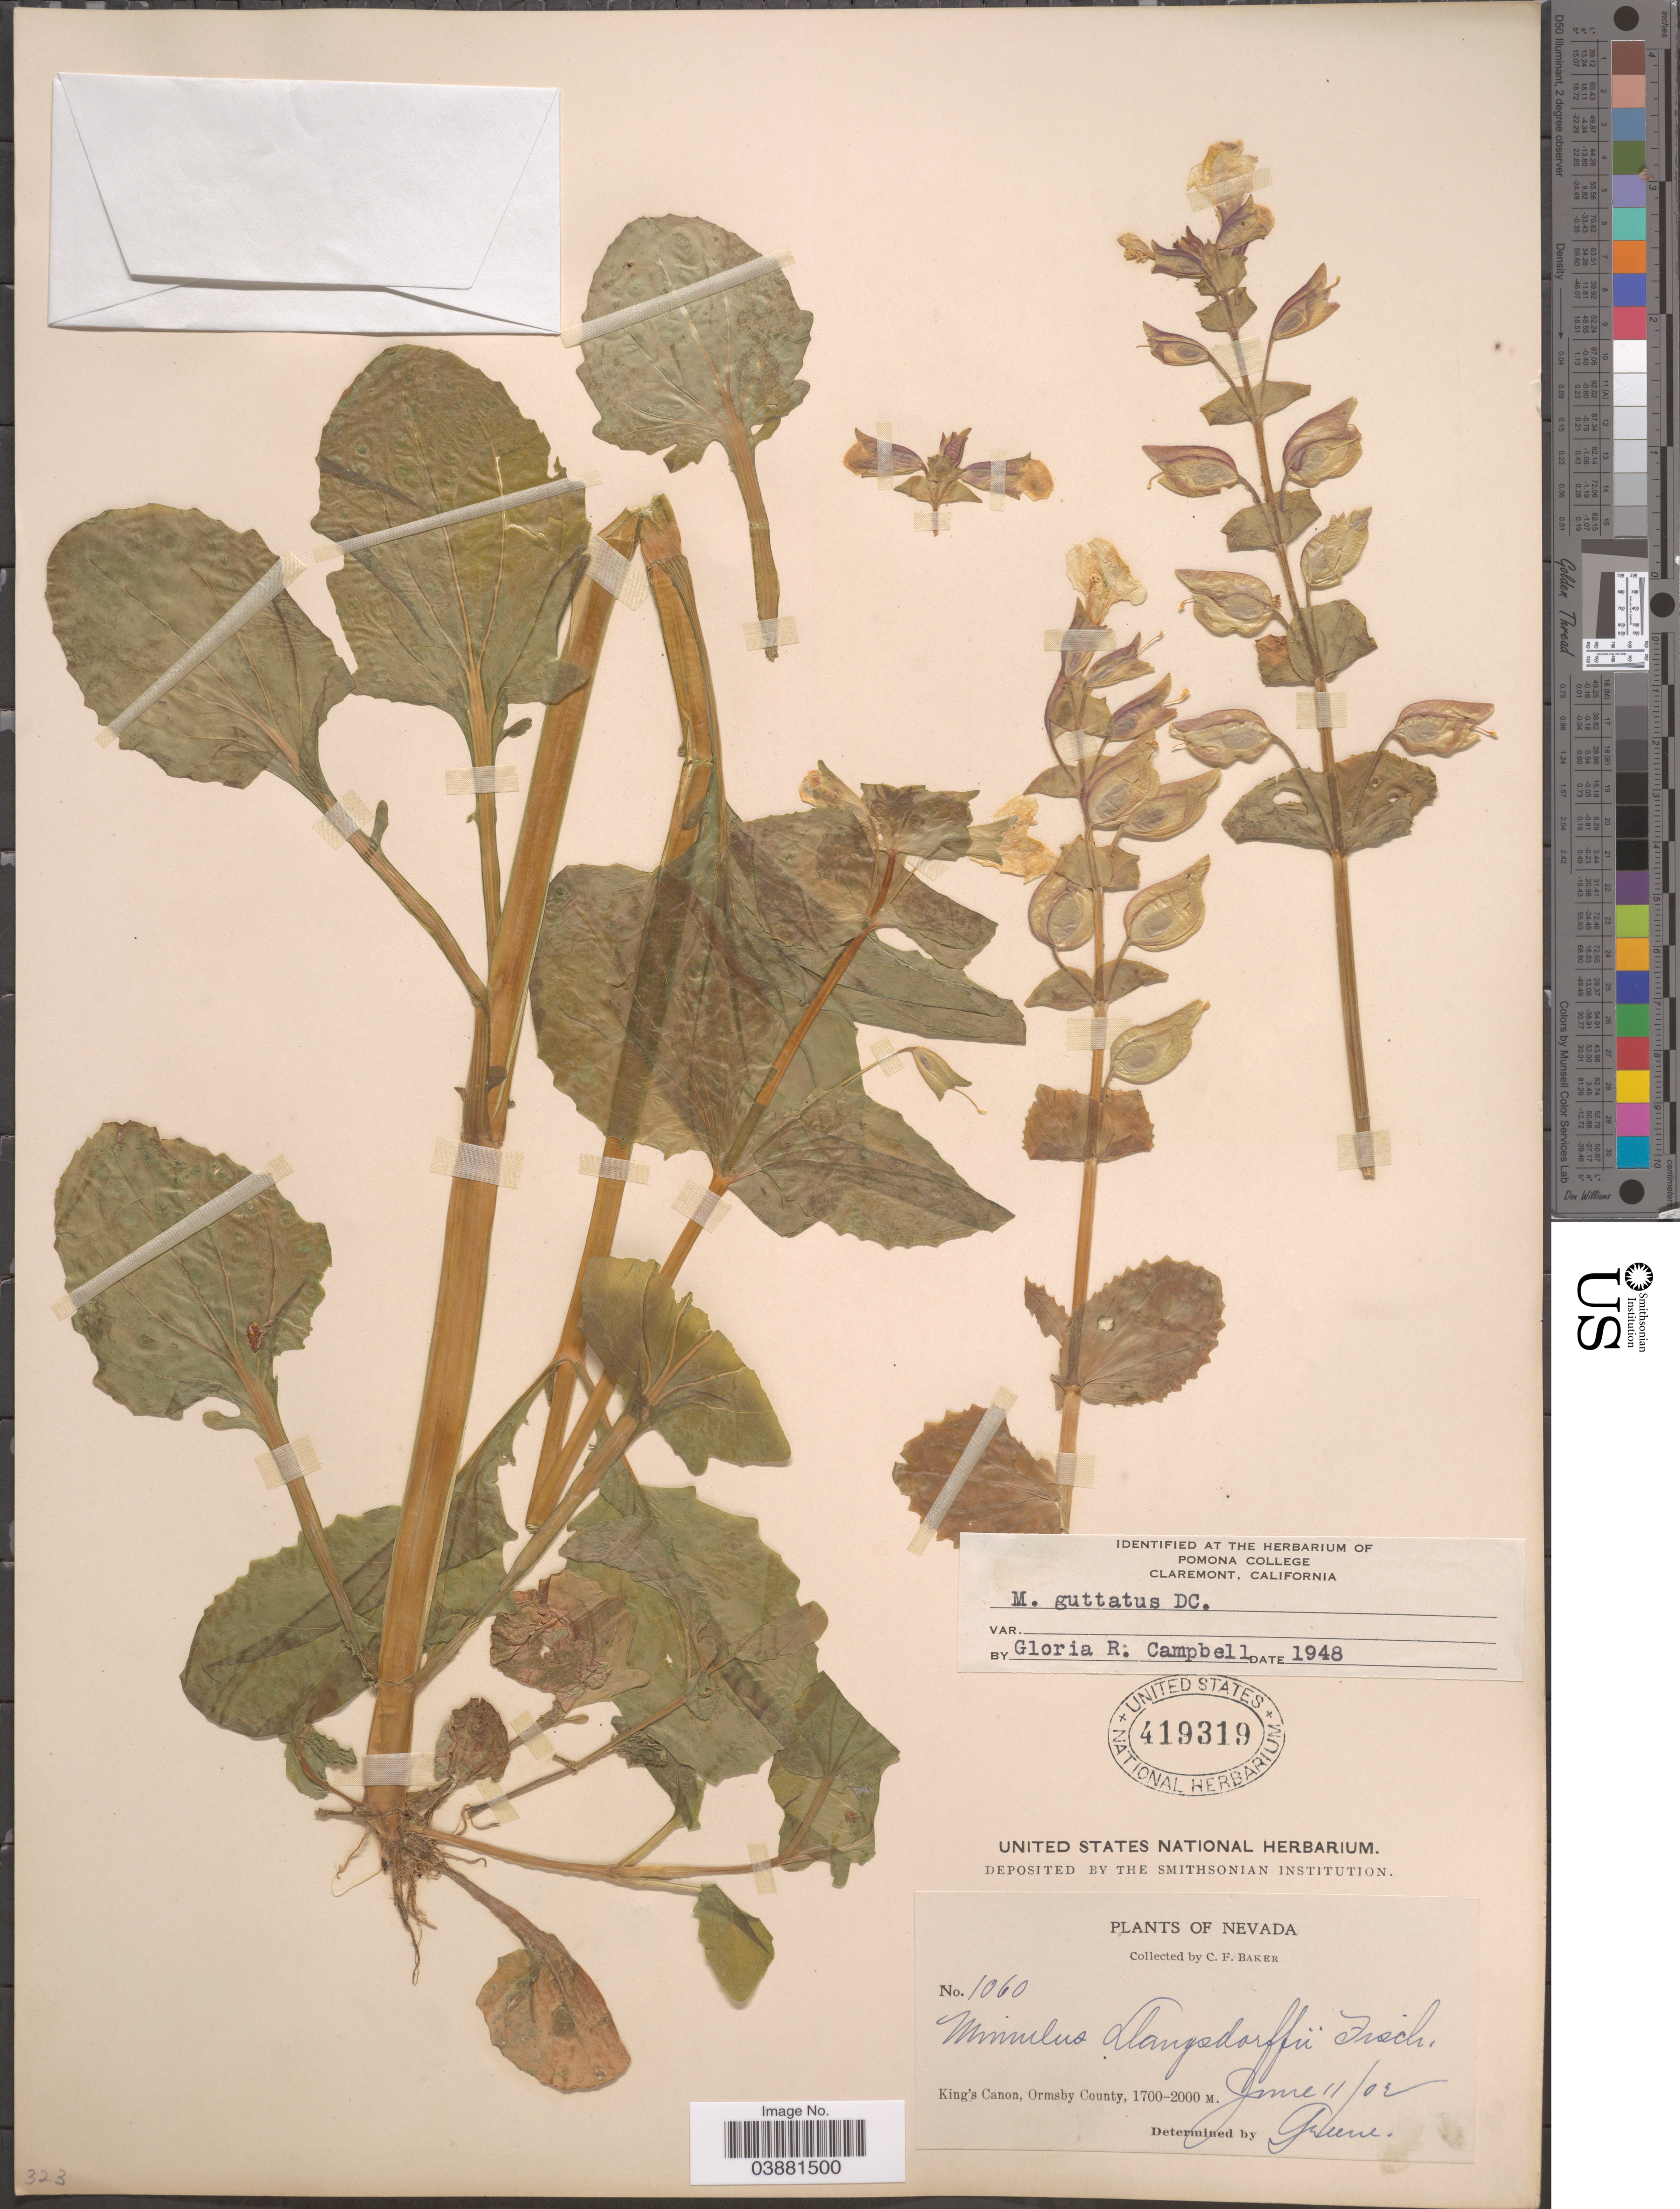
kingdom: Plantae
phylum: Tracheophyta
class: Magnoliopsida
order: Lamiales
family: Phrymaceae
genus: Mimulus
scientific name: Mimulus guttatus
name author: DC.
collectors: C. F. Baker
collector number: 1060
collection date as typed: Transcribed d/m/y: 11/6/2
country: United States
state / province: Nevada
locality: King's Canon, Ormsby County.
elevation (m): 1700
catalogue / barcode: US 419319